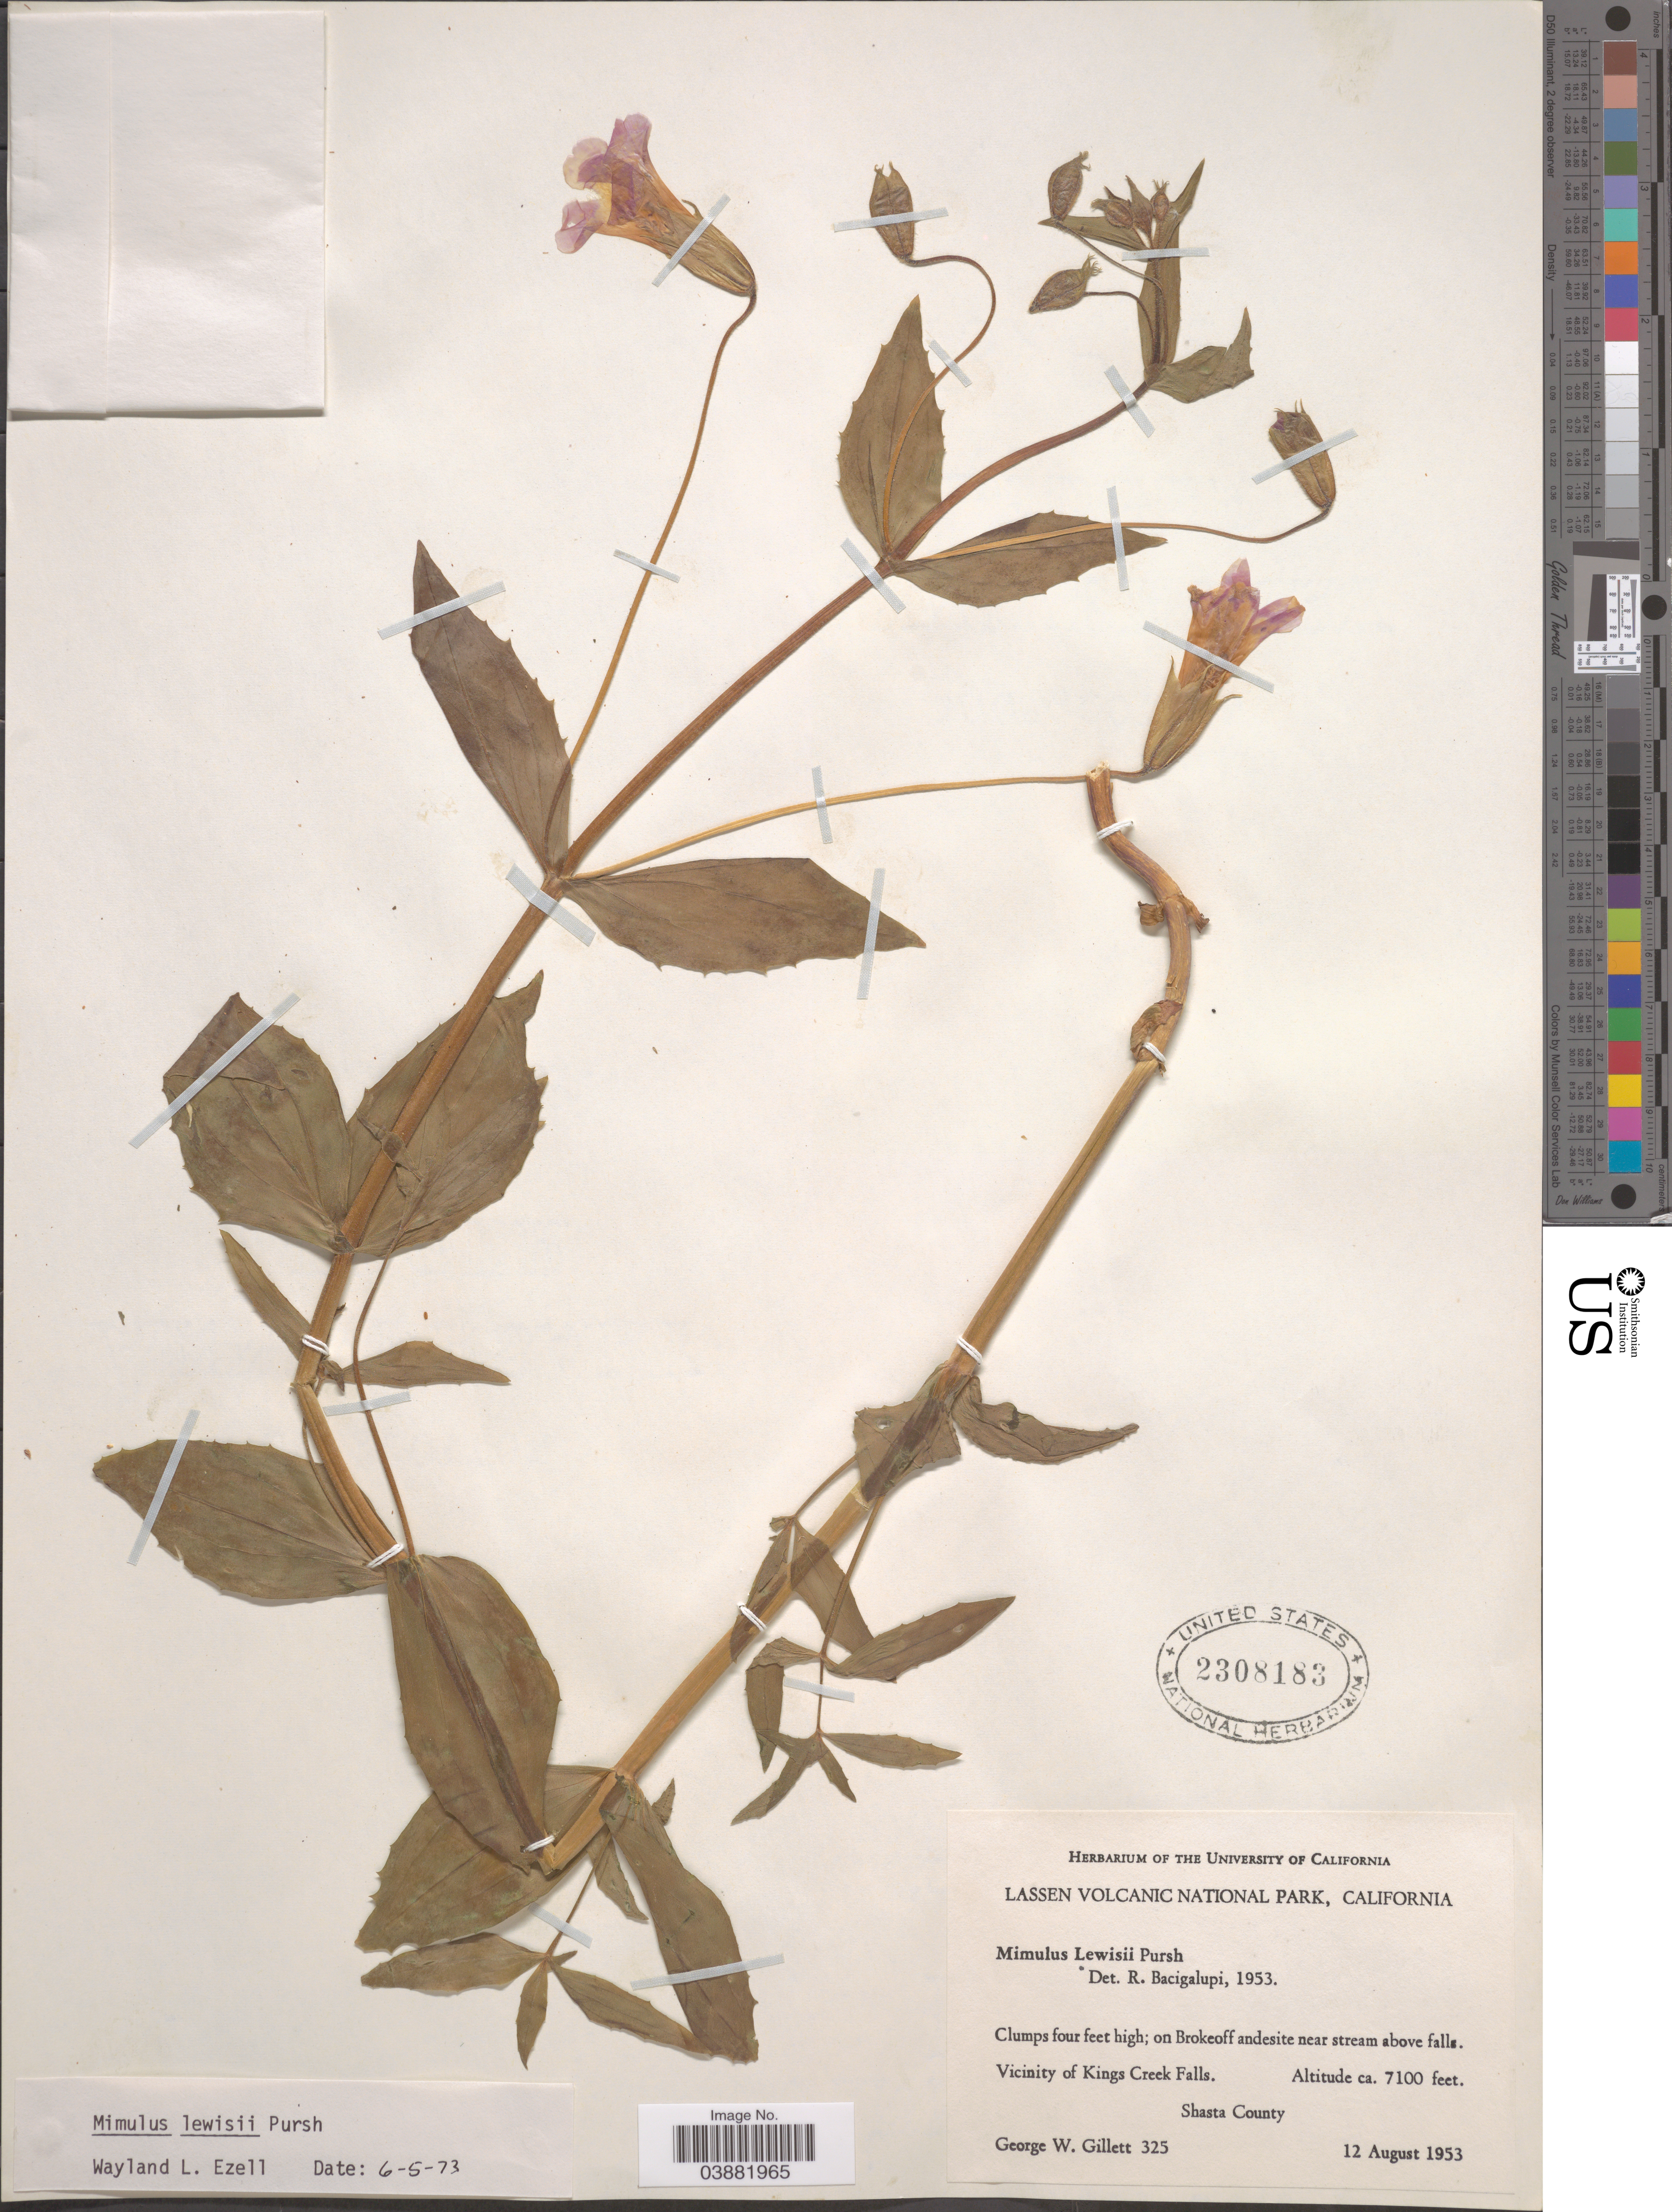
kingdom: Plantae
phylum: Tracheophyta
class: Magnoliopsida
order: Lamiales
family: Phrymaceae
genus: Mimulus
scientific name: Mimulus lewisii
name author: Pursh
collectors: G. Gillett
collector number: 325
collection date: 1953-08-12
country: United States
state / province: California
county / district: Shasta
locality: Lassen Volcanic National Park. Clumps four feet high; on Brokeoff andesite near stream above falls. Vicinity of Kings Creek Falls. Shasta County.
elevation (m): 2164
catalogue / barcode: US 2308183